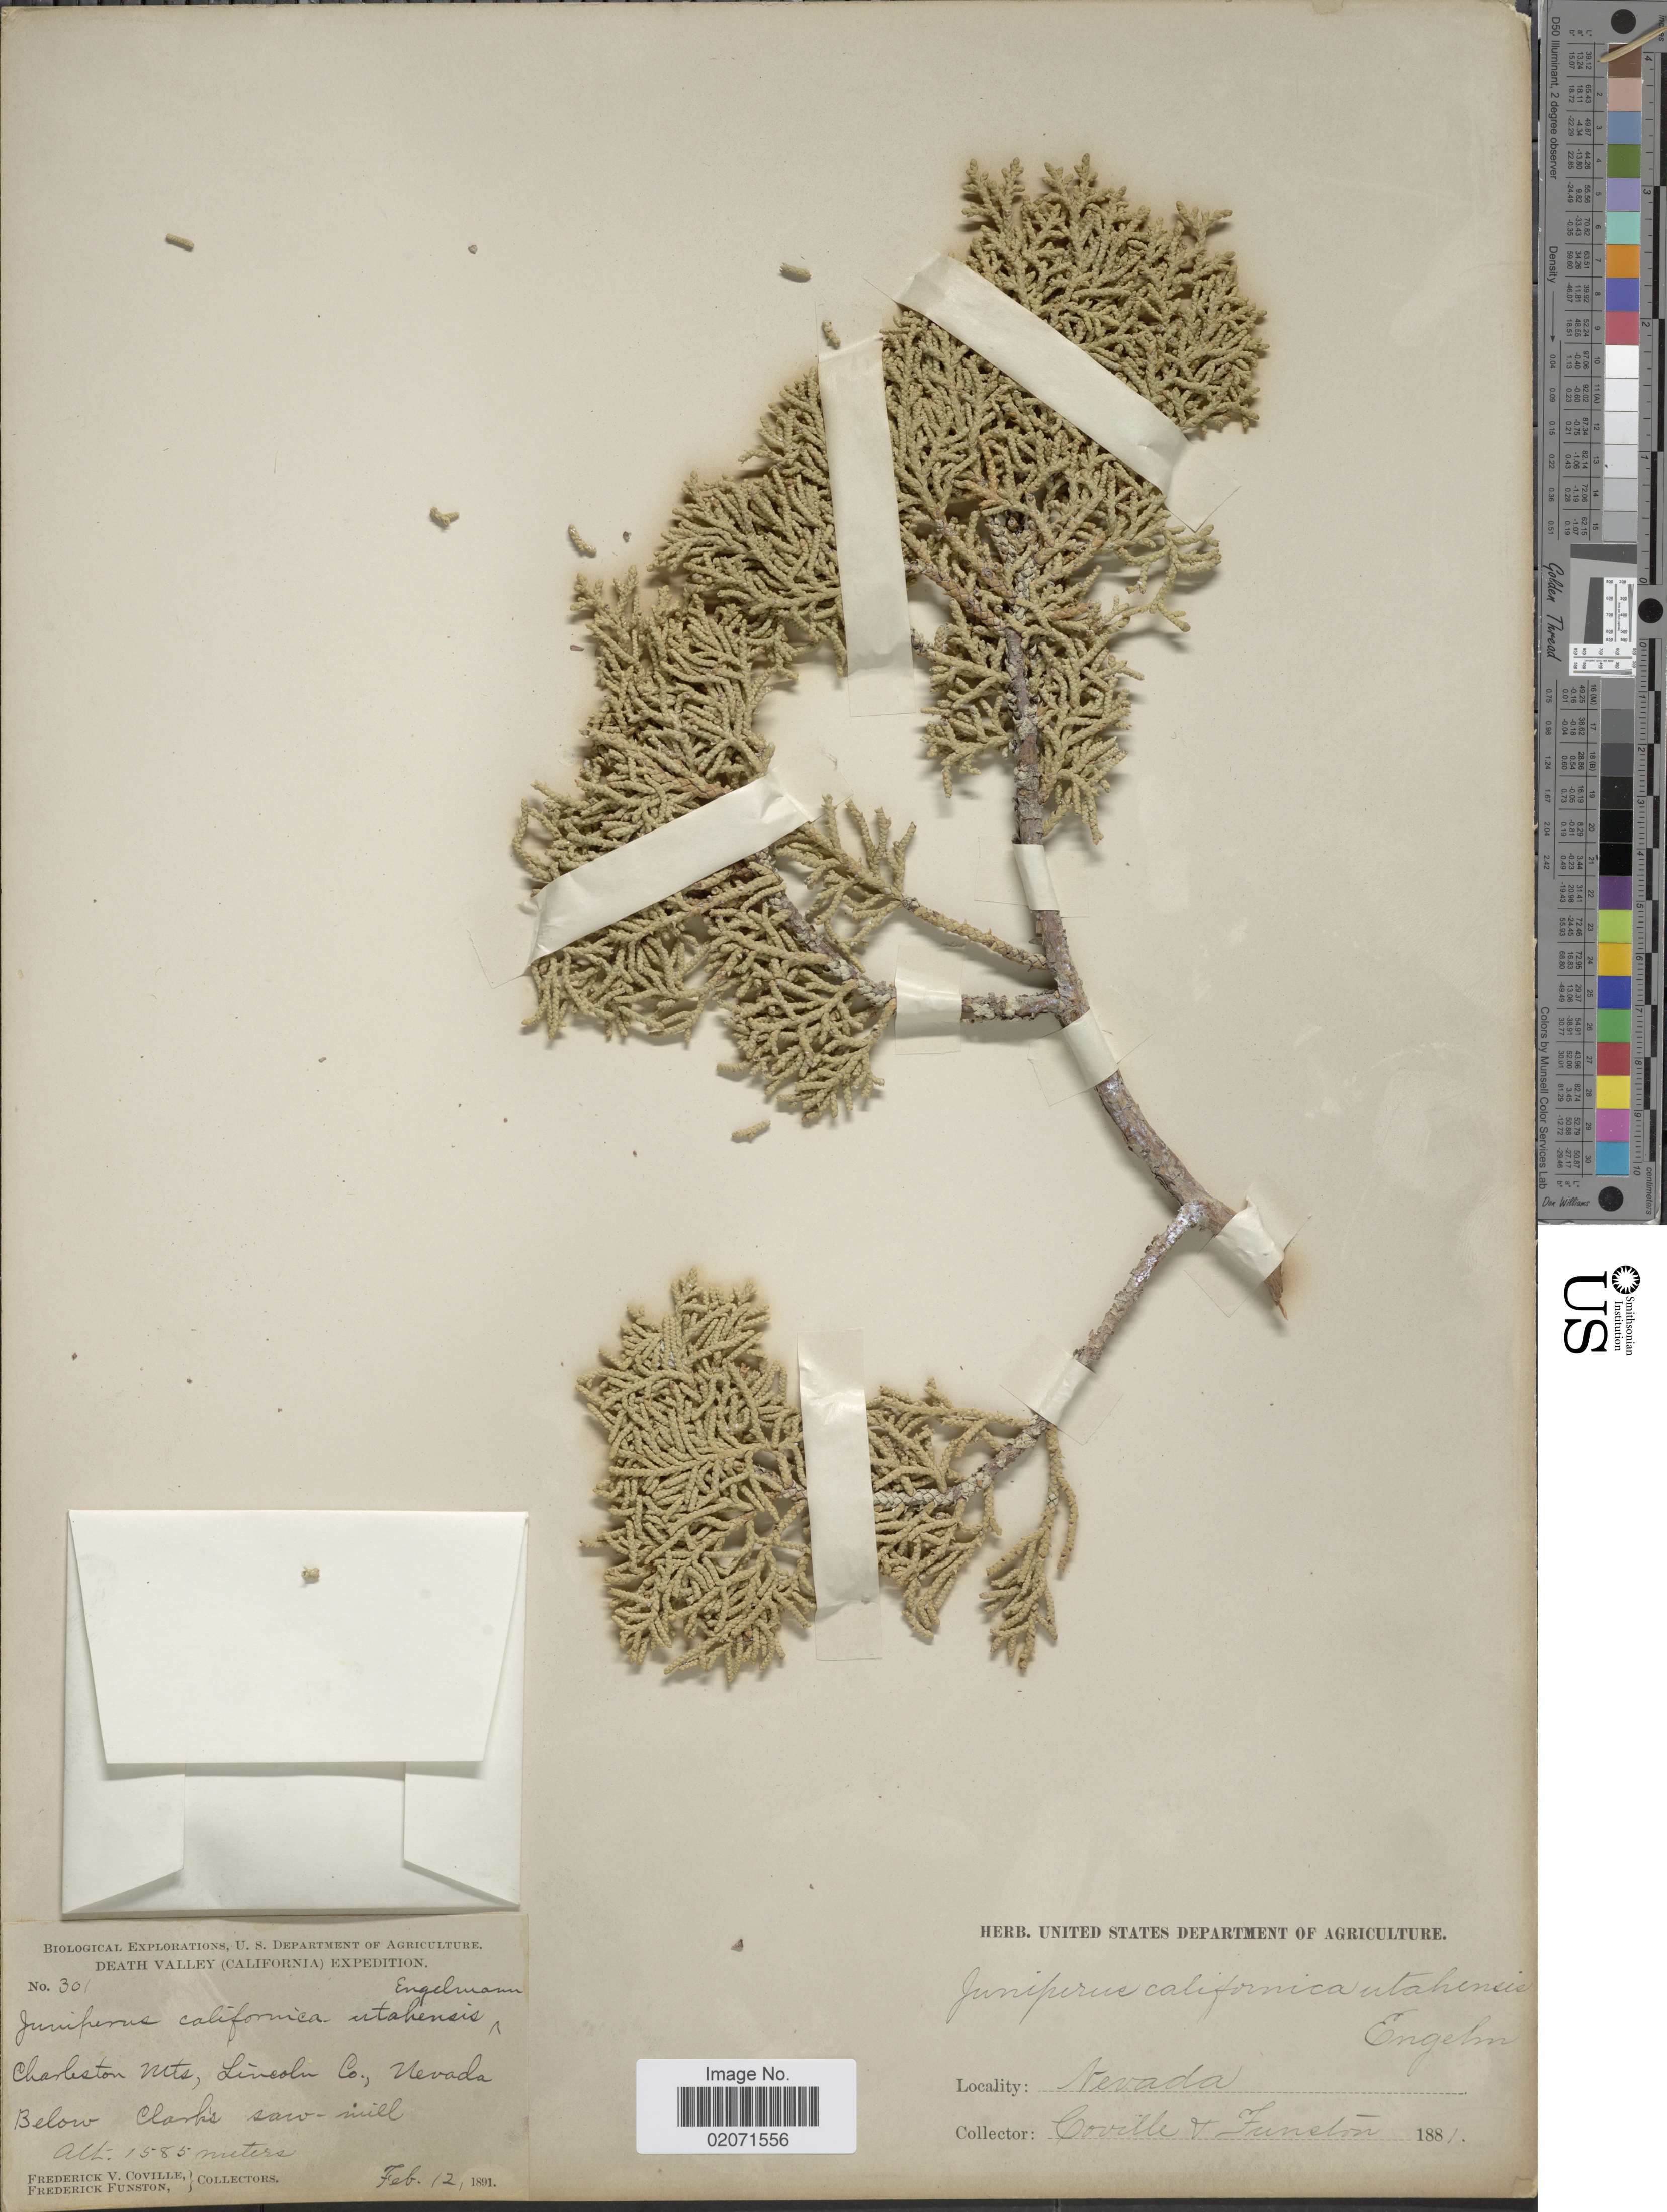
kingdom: Plantae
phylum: Tracheophyta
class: Pinopsida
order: Pinales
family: Cupressaceae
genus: Juniperus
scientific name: Juniperus osteosperma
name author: (Torr.) Little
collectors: F. V. Coville & F. Funston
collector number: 301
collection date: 1891-02-12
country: United States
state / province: Nevada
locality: Charleston Mts., Lincoln Co.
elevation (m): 1585